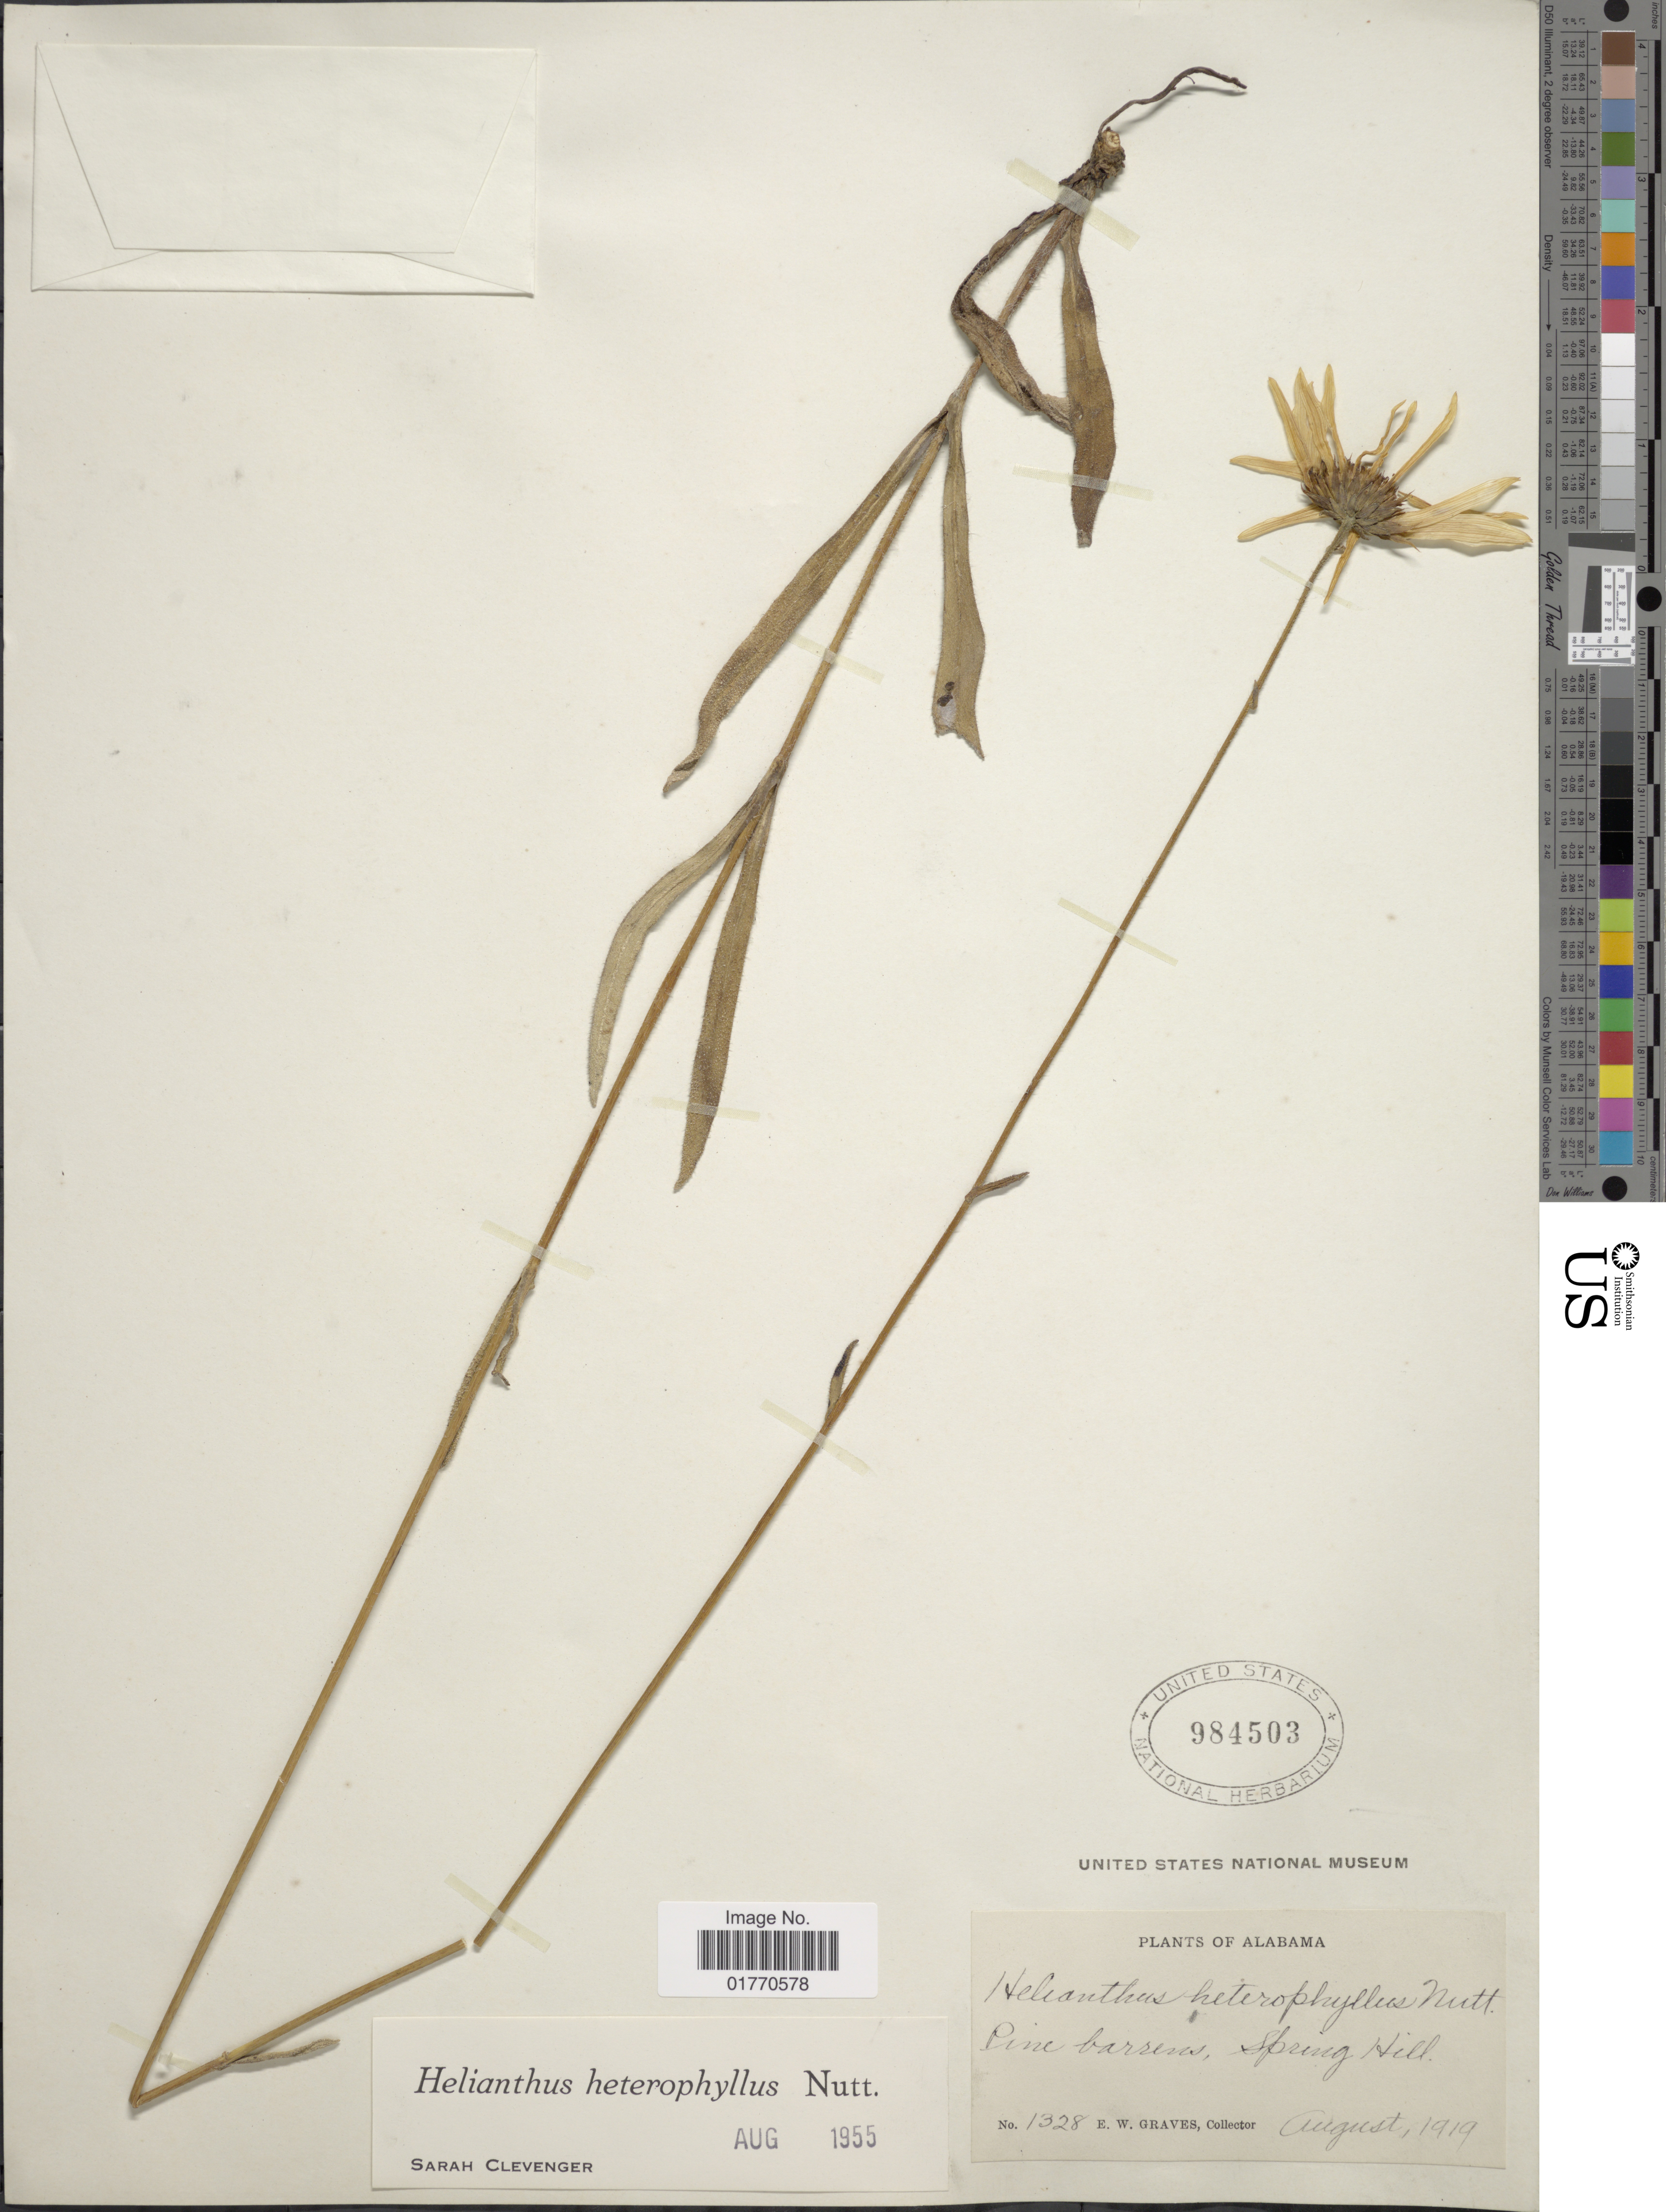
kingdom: Plantae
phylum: Tracheophyta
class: Magnoliopsida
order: Asterales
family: Asteraceae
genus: Helianthus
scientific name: Helianthus heterophyllus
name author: Nutt.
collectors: E. Graves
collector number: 1328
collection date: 1919-08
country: United States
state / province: Alabama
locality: Pine barrens, Spring Hill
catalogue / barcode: US 984503